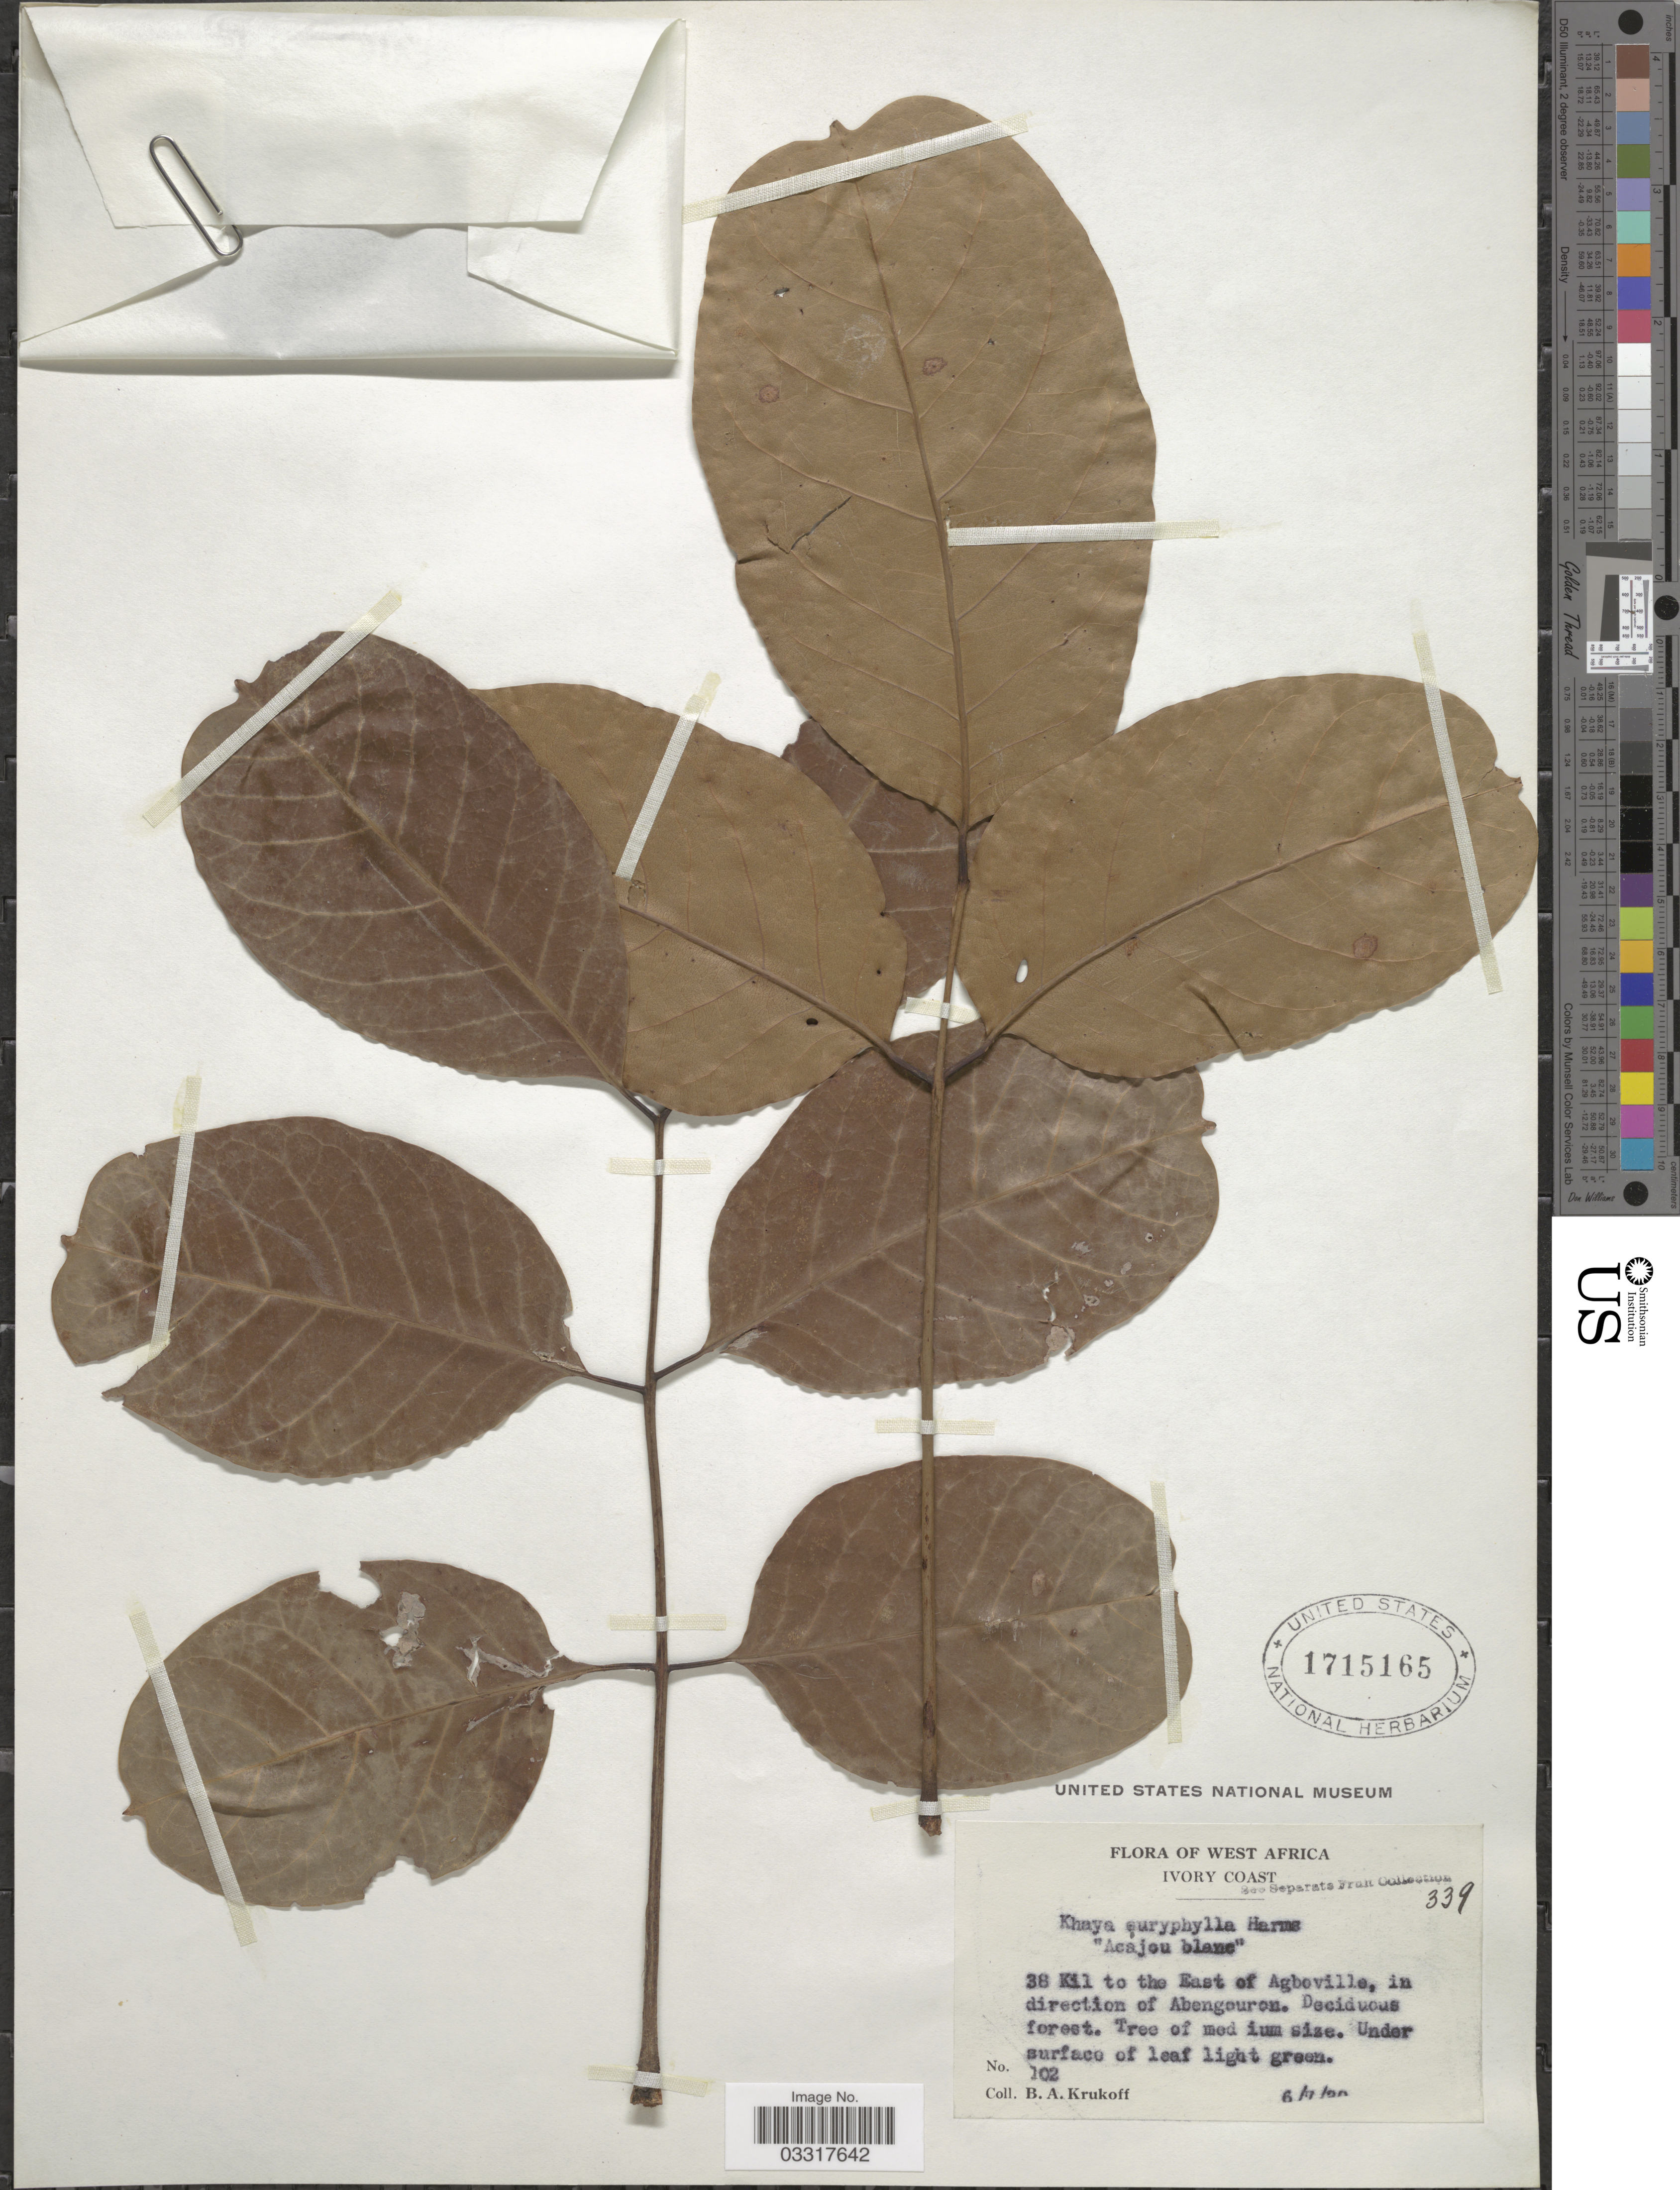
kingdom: Plantae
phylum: Tracheophyta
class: Magnoliopsida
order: Sapindales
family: Meliaceae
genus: Khaya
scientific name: Khaya euryphylla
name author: Harms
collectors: B. A. Krukoff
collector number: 102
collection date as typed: Transcribed d/m/y: 6/7/30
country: Ivory Coast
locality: West Africa, 38 Kil to the East of Agboville, in direction of Abengouron.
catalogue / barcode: US 1715165